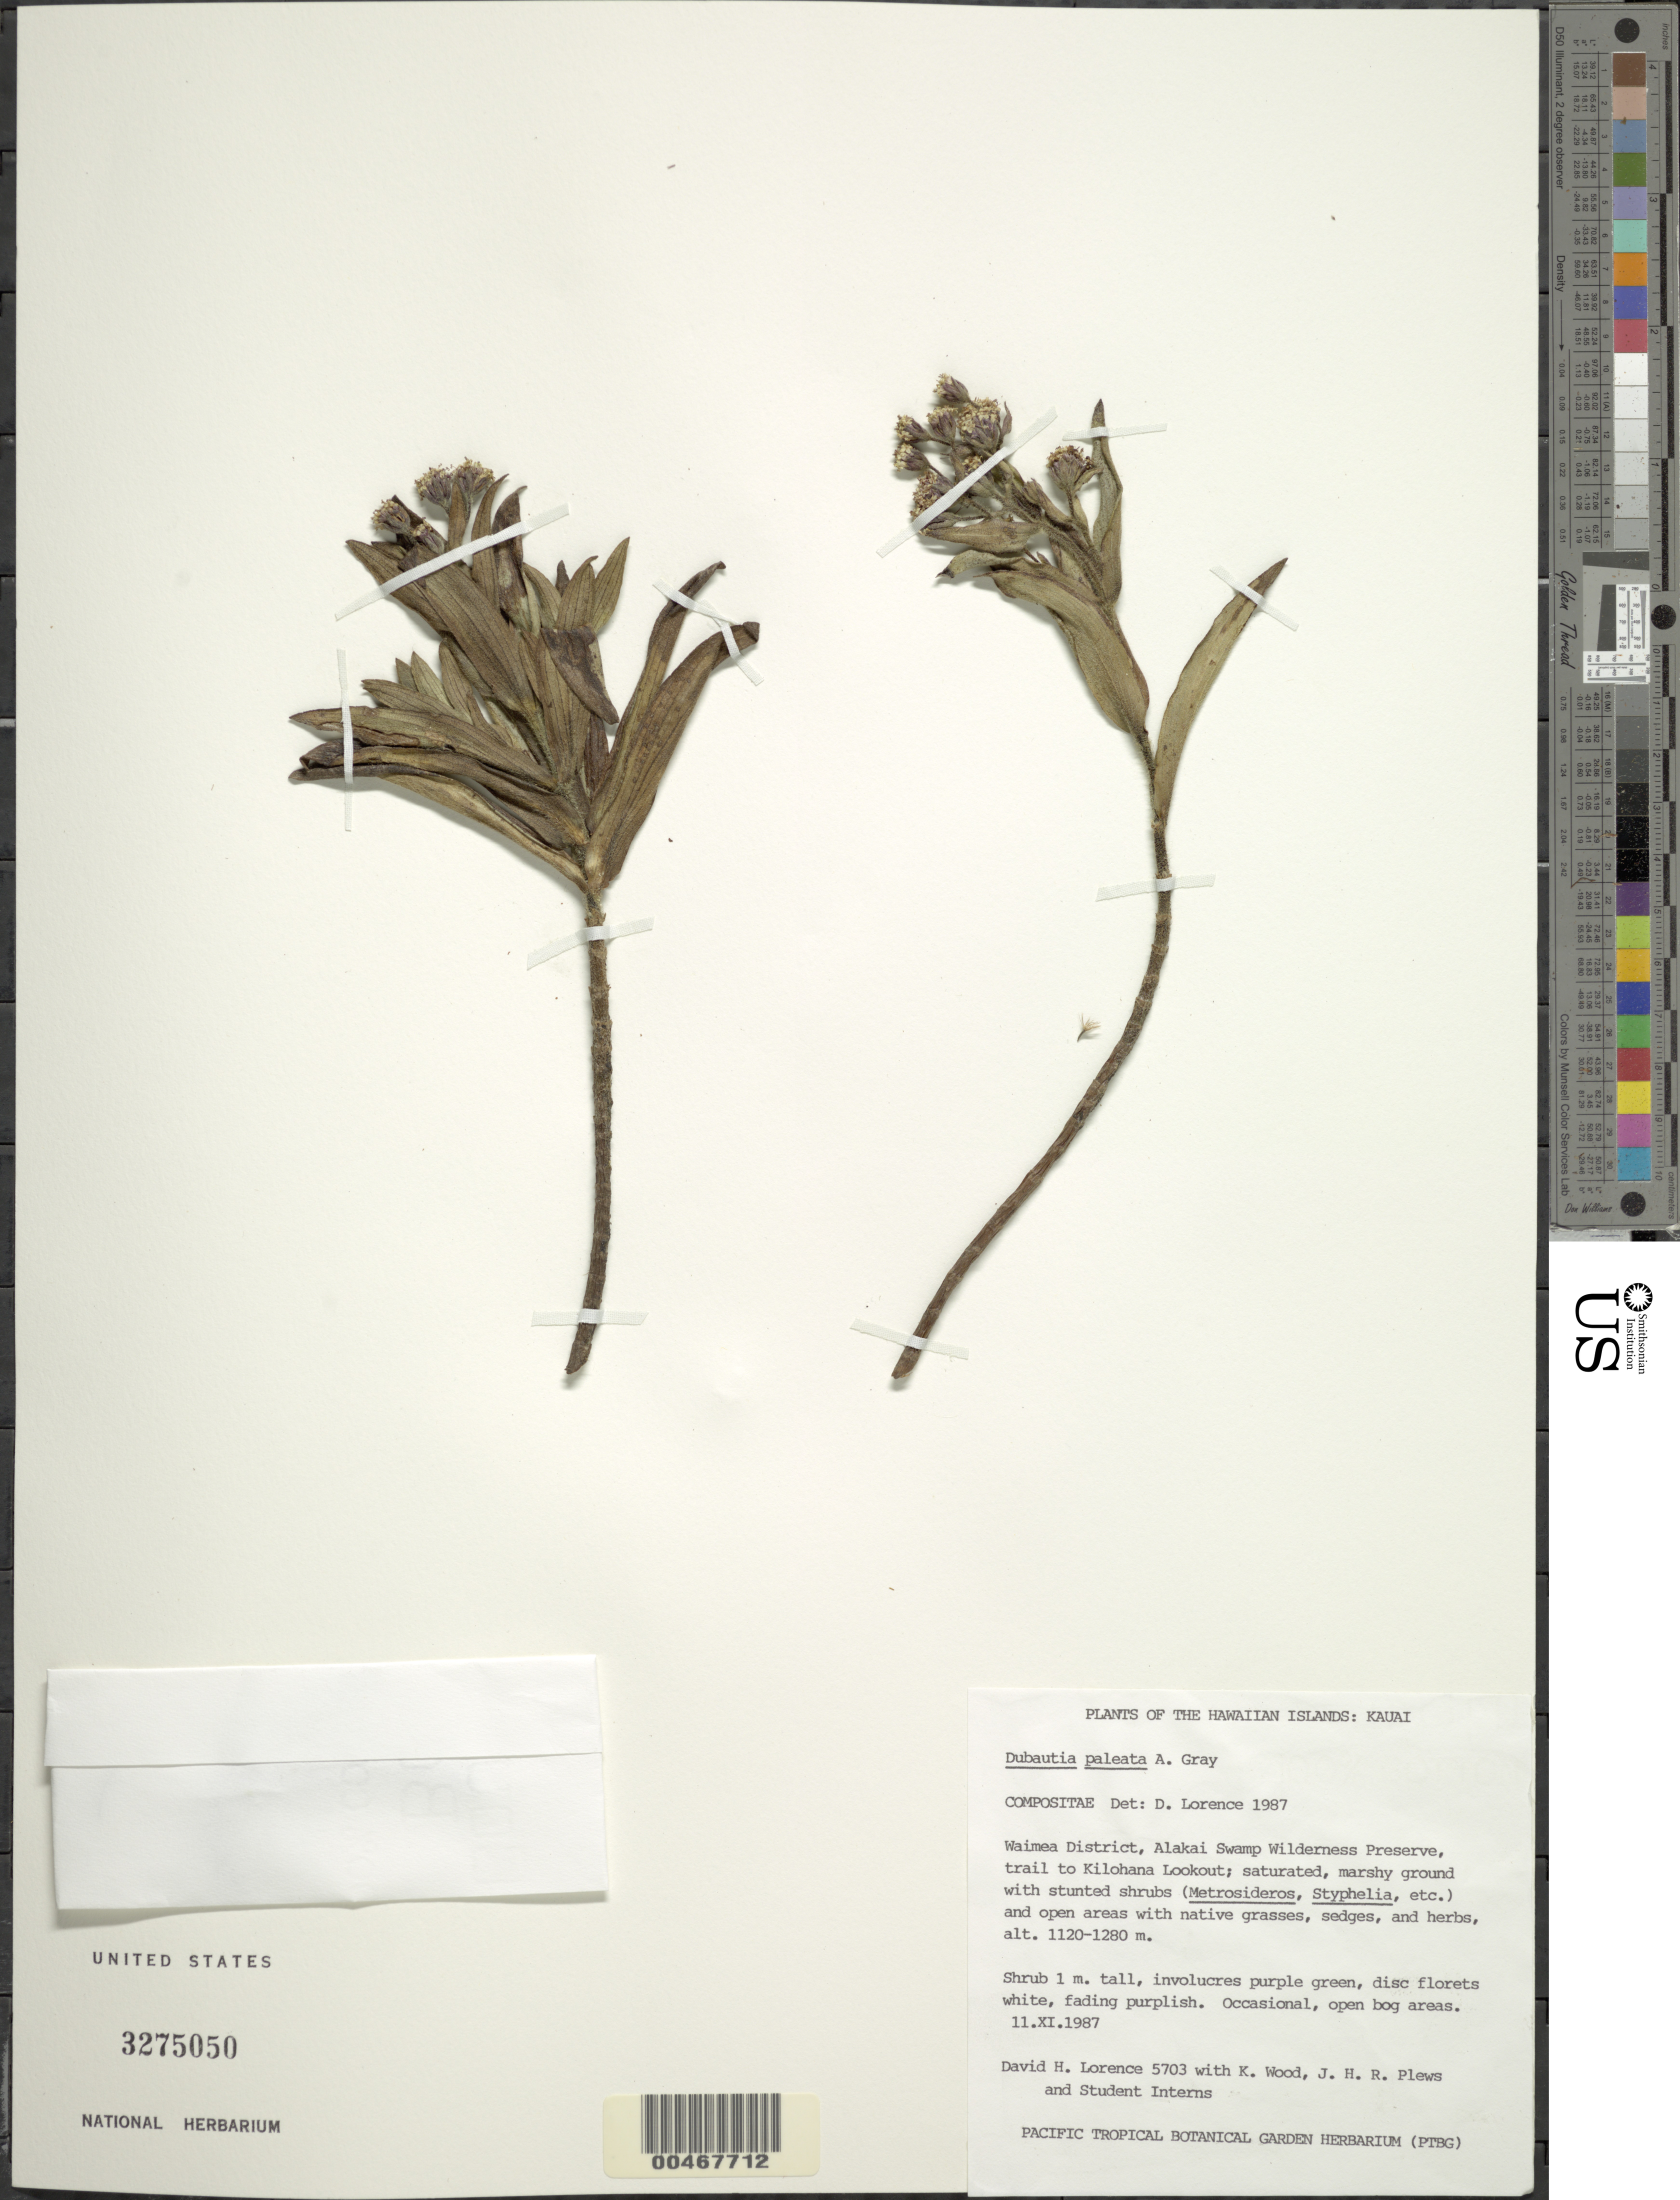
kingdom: Plantae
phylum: Tracheophyta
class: Magnoliopsida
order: Asterales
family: Asteraceae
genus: Dubautia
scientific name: Dubautia paleata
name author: A. Gray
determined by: Lorence, D. L.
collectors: D. Lorence, K. Wood & J. Plews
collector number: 5703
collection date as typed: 11 Nov 1987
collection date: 1987-11-11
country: United States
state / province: Hawaii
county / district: Kauai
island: Kaua'i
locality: Waimea Dist., Alakai Swamp Wilderness Preserve, trail to Kilohana Lookout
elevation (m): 1120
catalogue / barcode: US 3275050